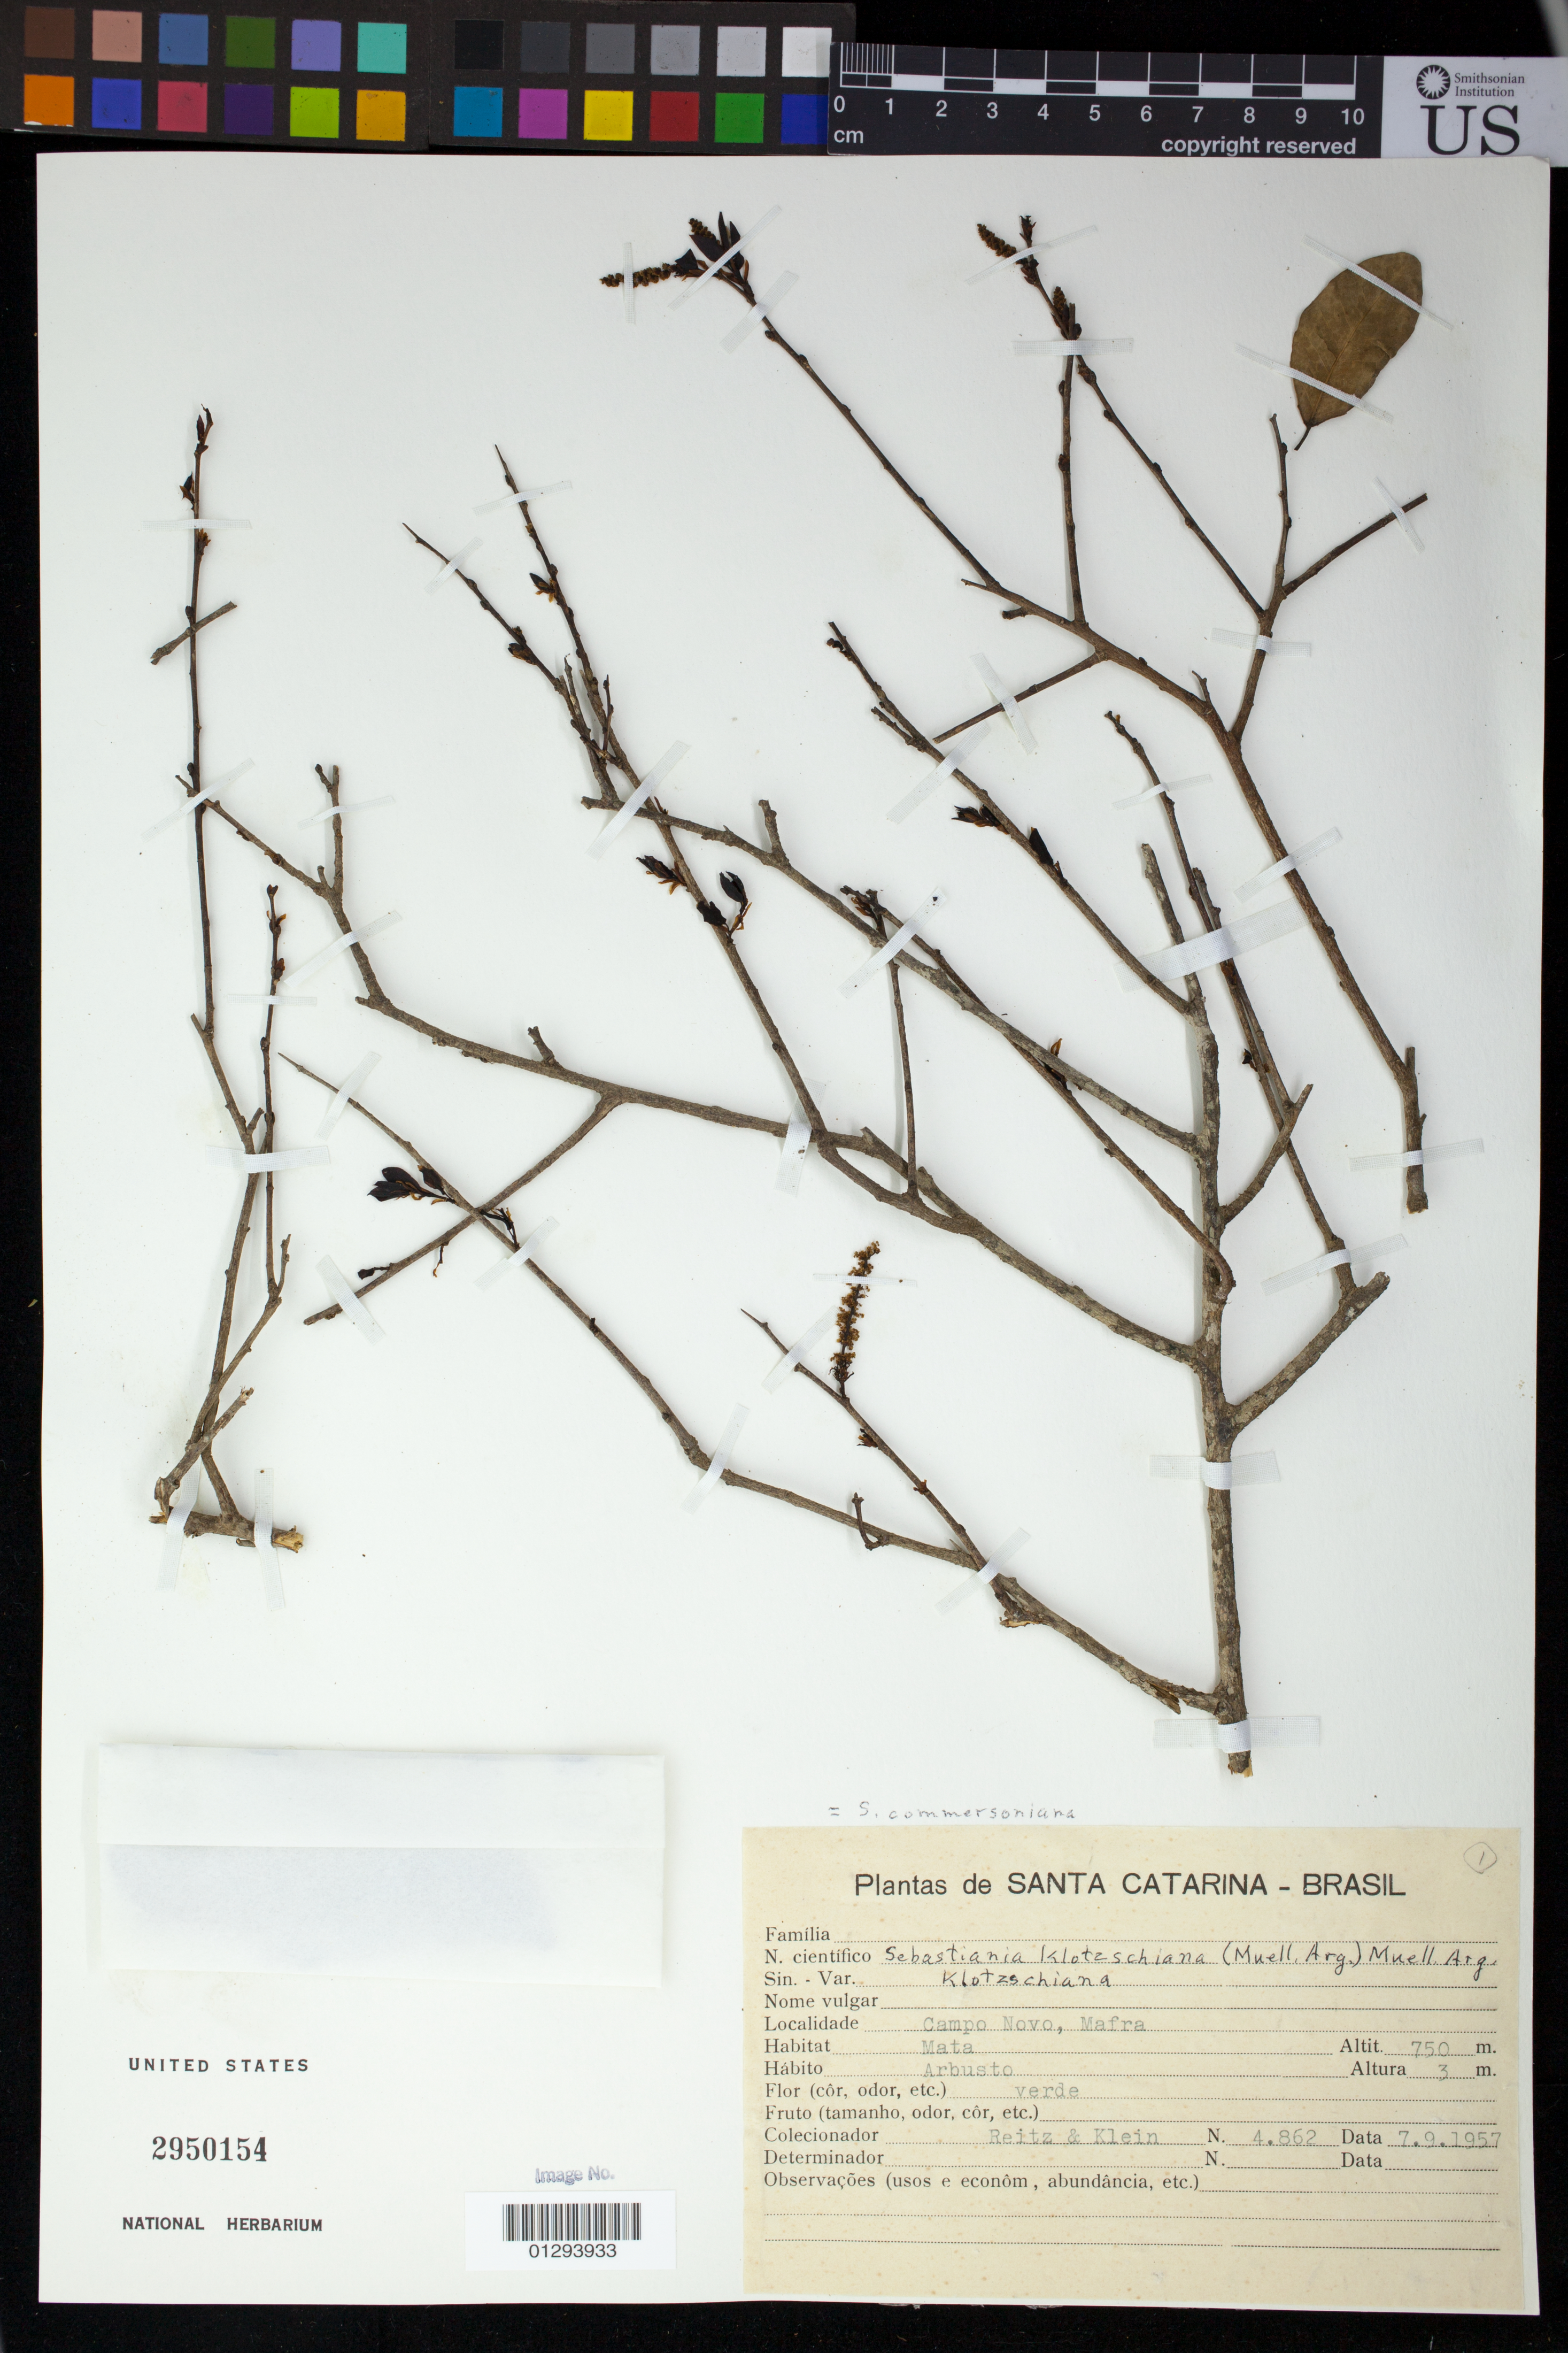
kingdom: Plantae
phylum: Tracheophyta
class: Magnoliopsida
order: Malpighiales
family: Euphorbiaceae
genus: Sebastiania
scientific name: Sebastiania commersoniana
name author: (Baill.) L.B. Sm. & Downs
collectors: R. Reitz & R. M. Klein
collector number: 4862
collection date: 1957-09-07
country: Brazil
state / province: Santa Catarina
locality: Campo Novos, Mafra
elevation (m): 750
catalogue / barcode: US 2950154